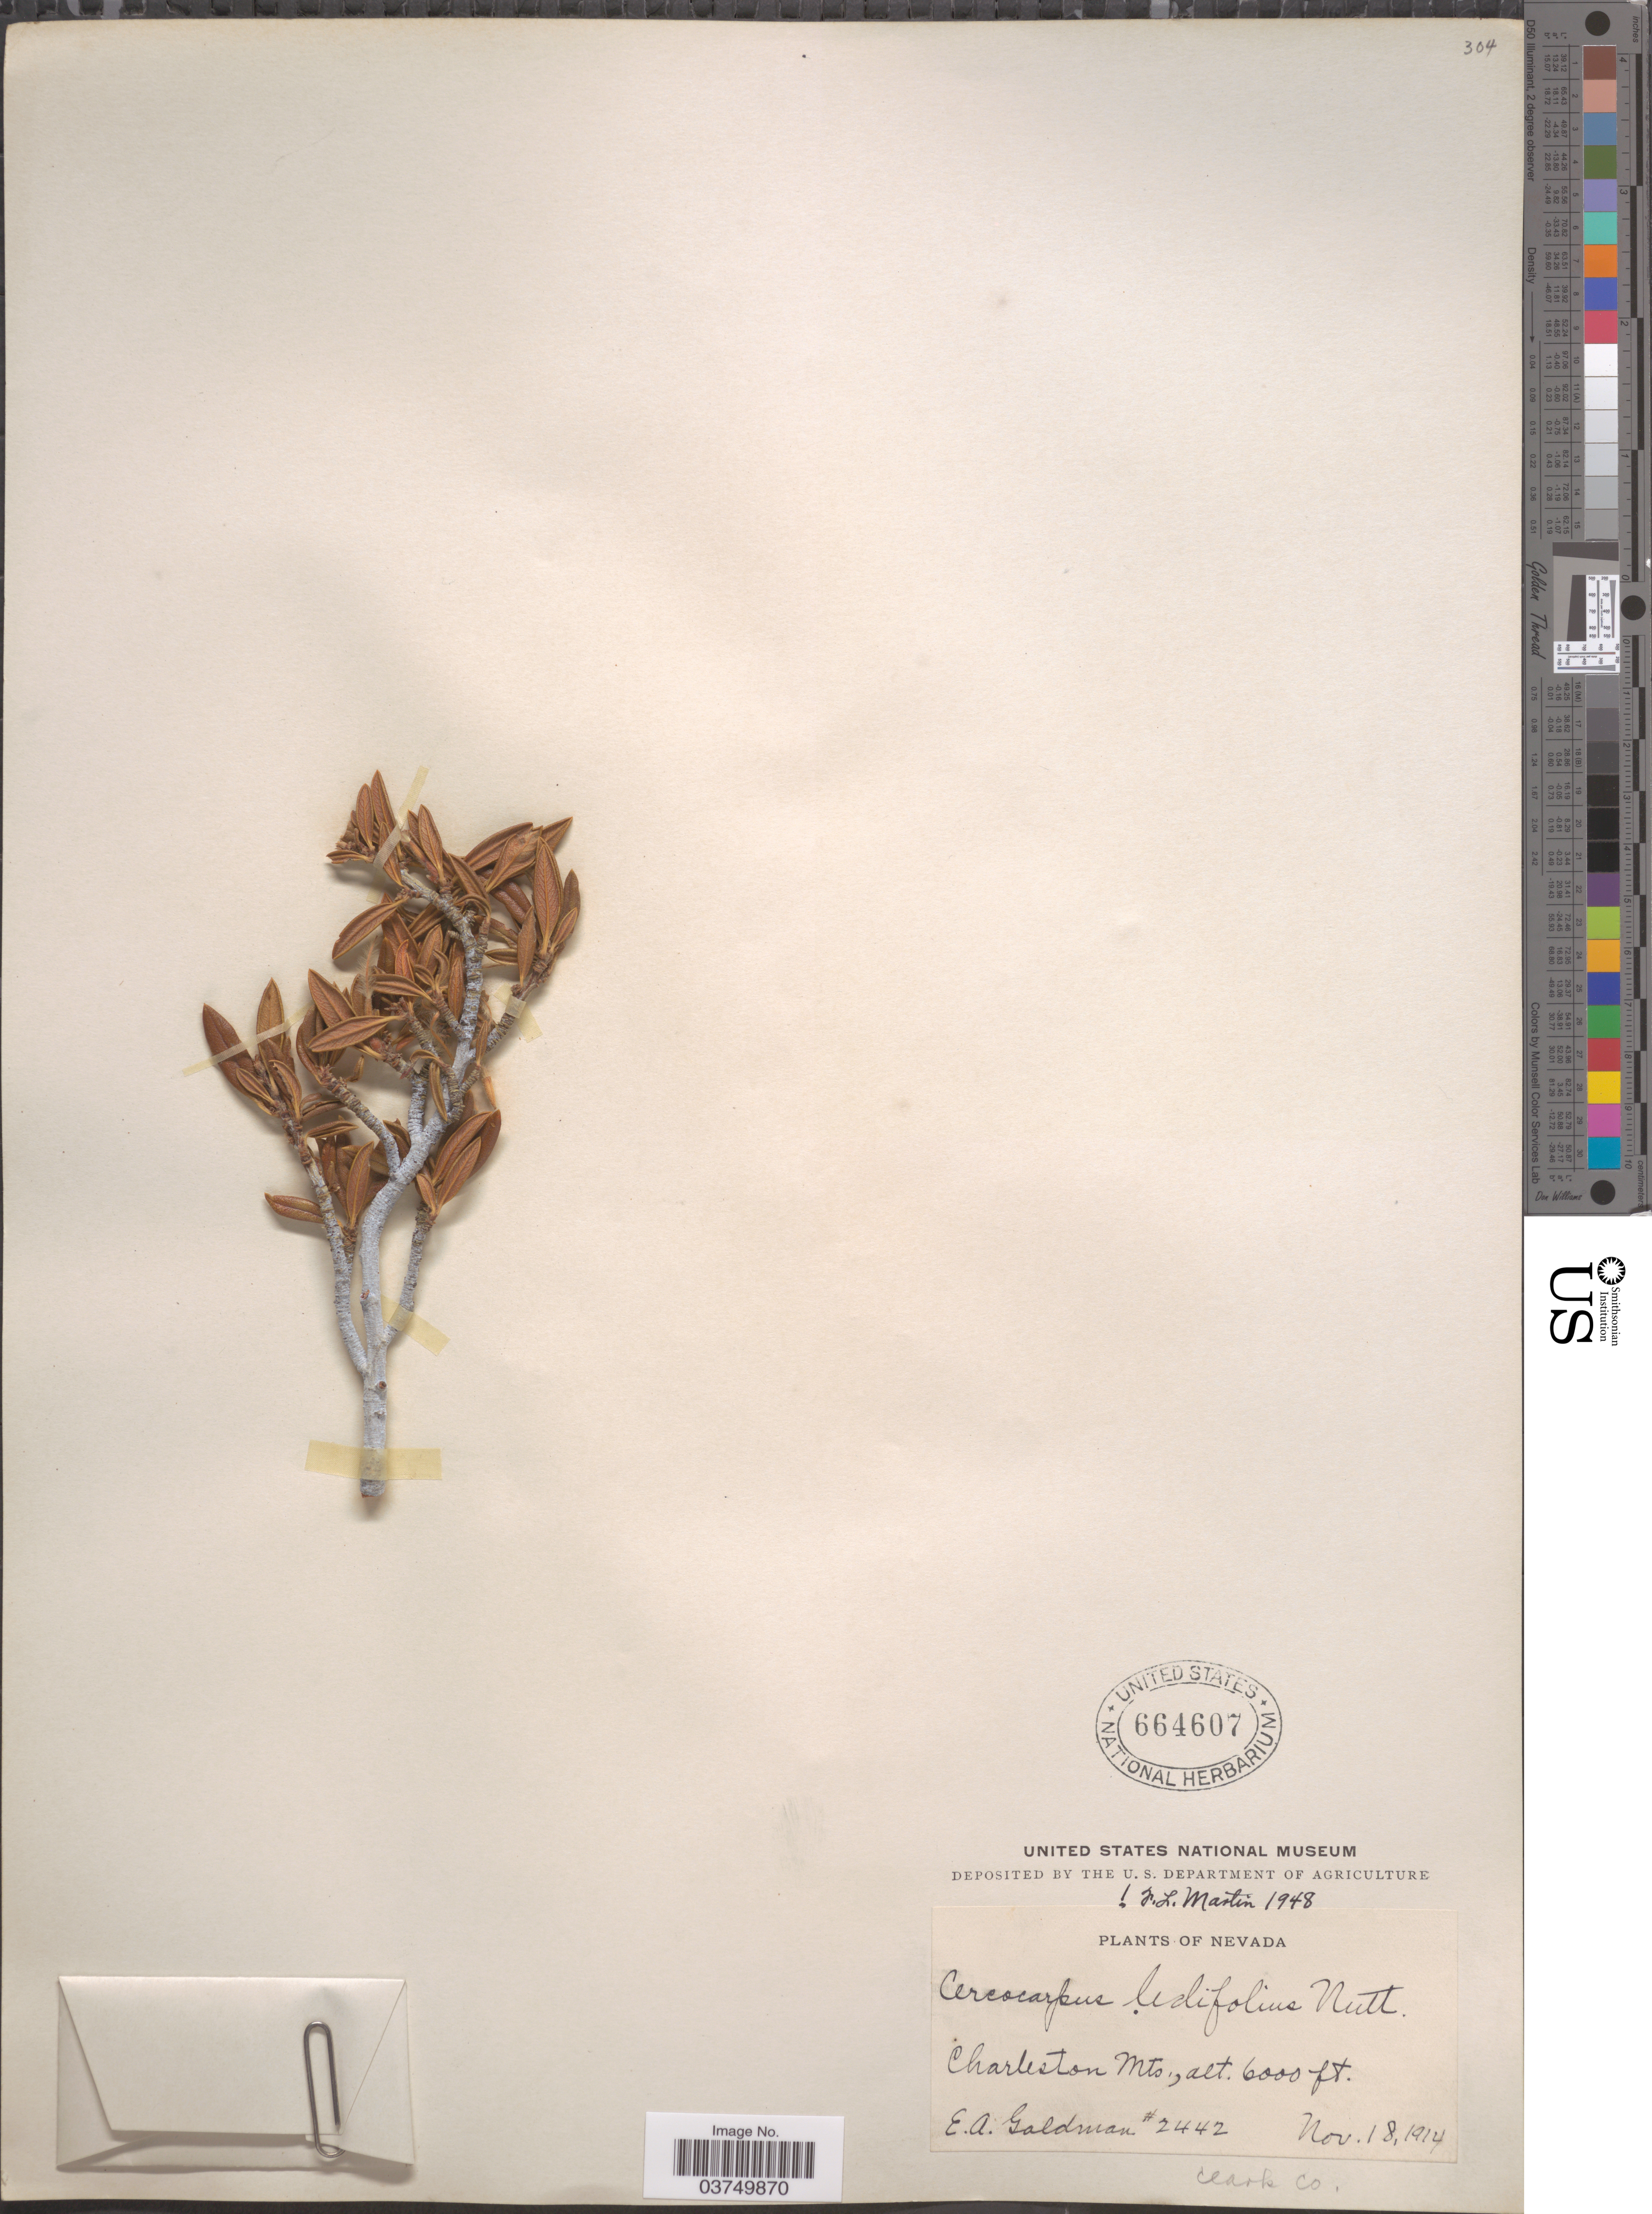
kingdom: Plantae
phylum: Tracheophyta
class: Magnoliopsida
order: Rosales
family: Rosaceae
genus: Cercocarpus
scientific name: Cercocarpus ledifolius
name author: Nutt.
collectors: E. A. Goldman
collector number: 2442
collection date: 1914-11-18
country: United States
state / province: Nevada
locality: Charleston Mts.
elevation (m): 1829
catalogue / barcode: US 664607